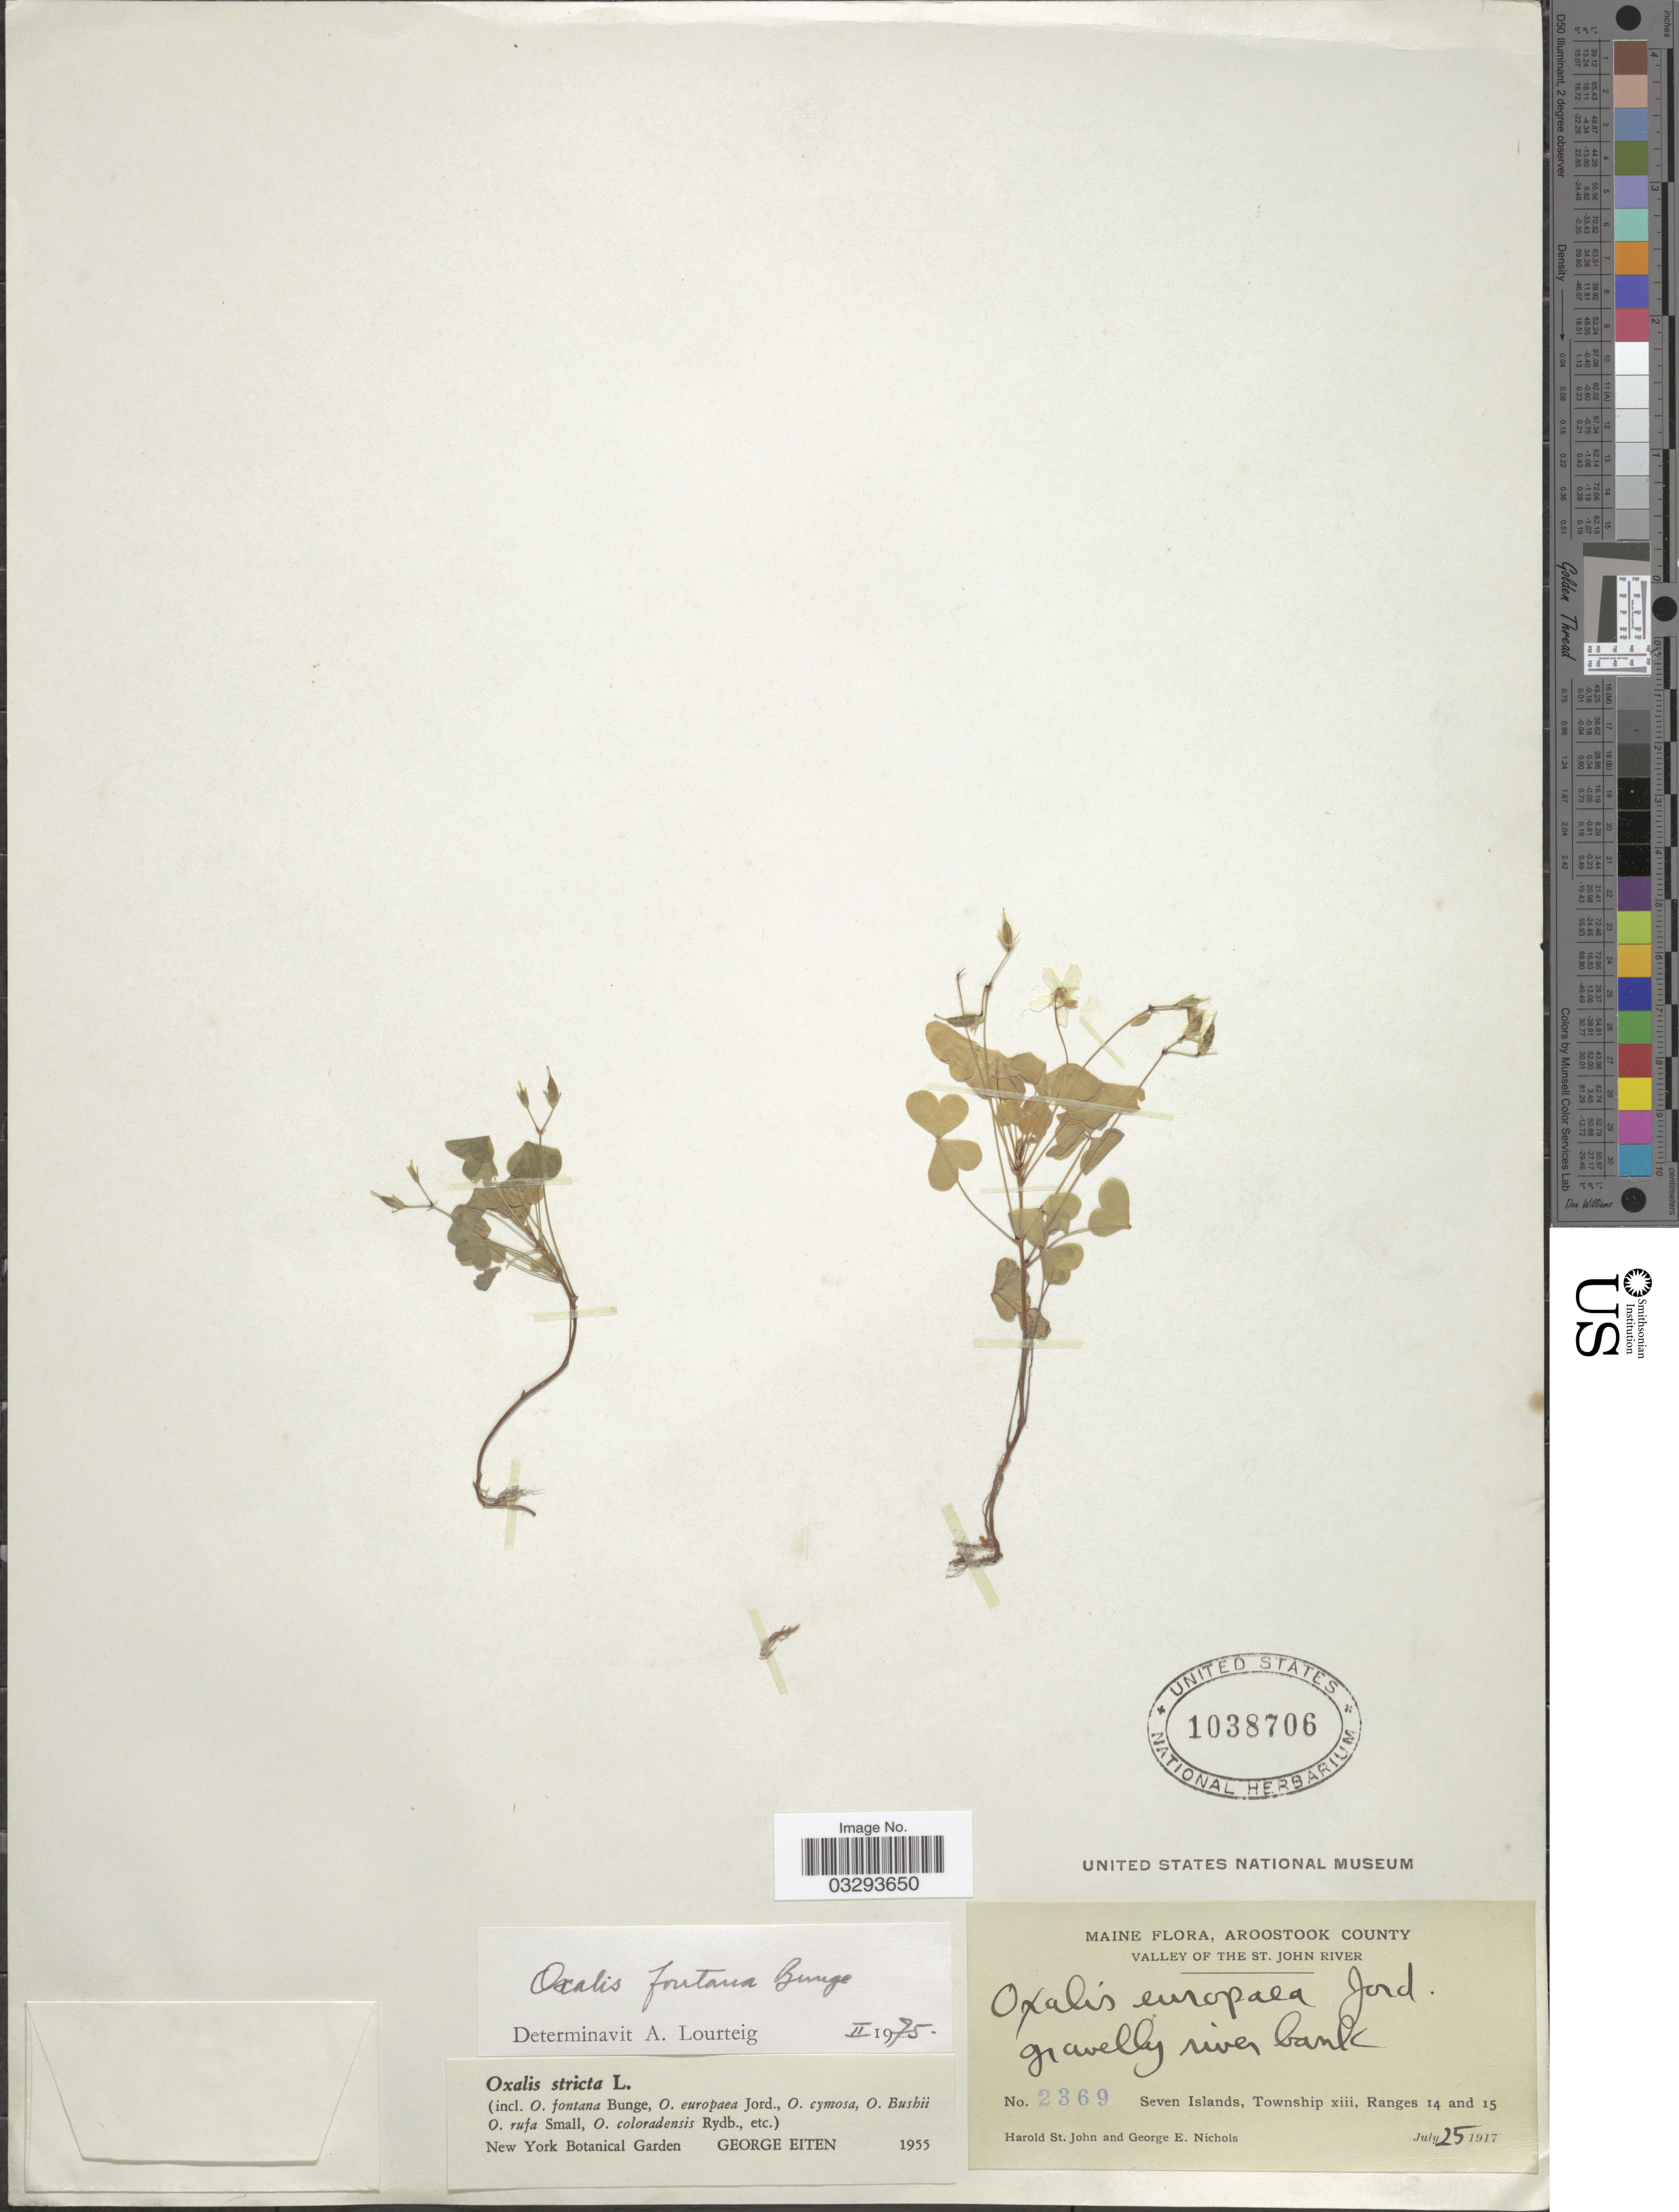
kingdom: Plantae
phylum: Tracheophyta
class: Magnoliopsida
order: Oxalidales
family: Oxalidaceae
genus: Oxalis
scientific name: Oxalis fontana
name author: Bunge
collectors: H. St. John & G. E. Nichols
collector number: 2369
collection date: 1917-07-25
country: United States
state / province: Maine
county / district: Aroostook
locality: Valley of the St. John River. Seven Islands, Township xiii, Ranges 14 and 15.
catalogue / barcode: US 1038706